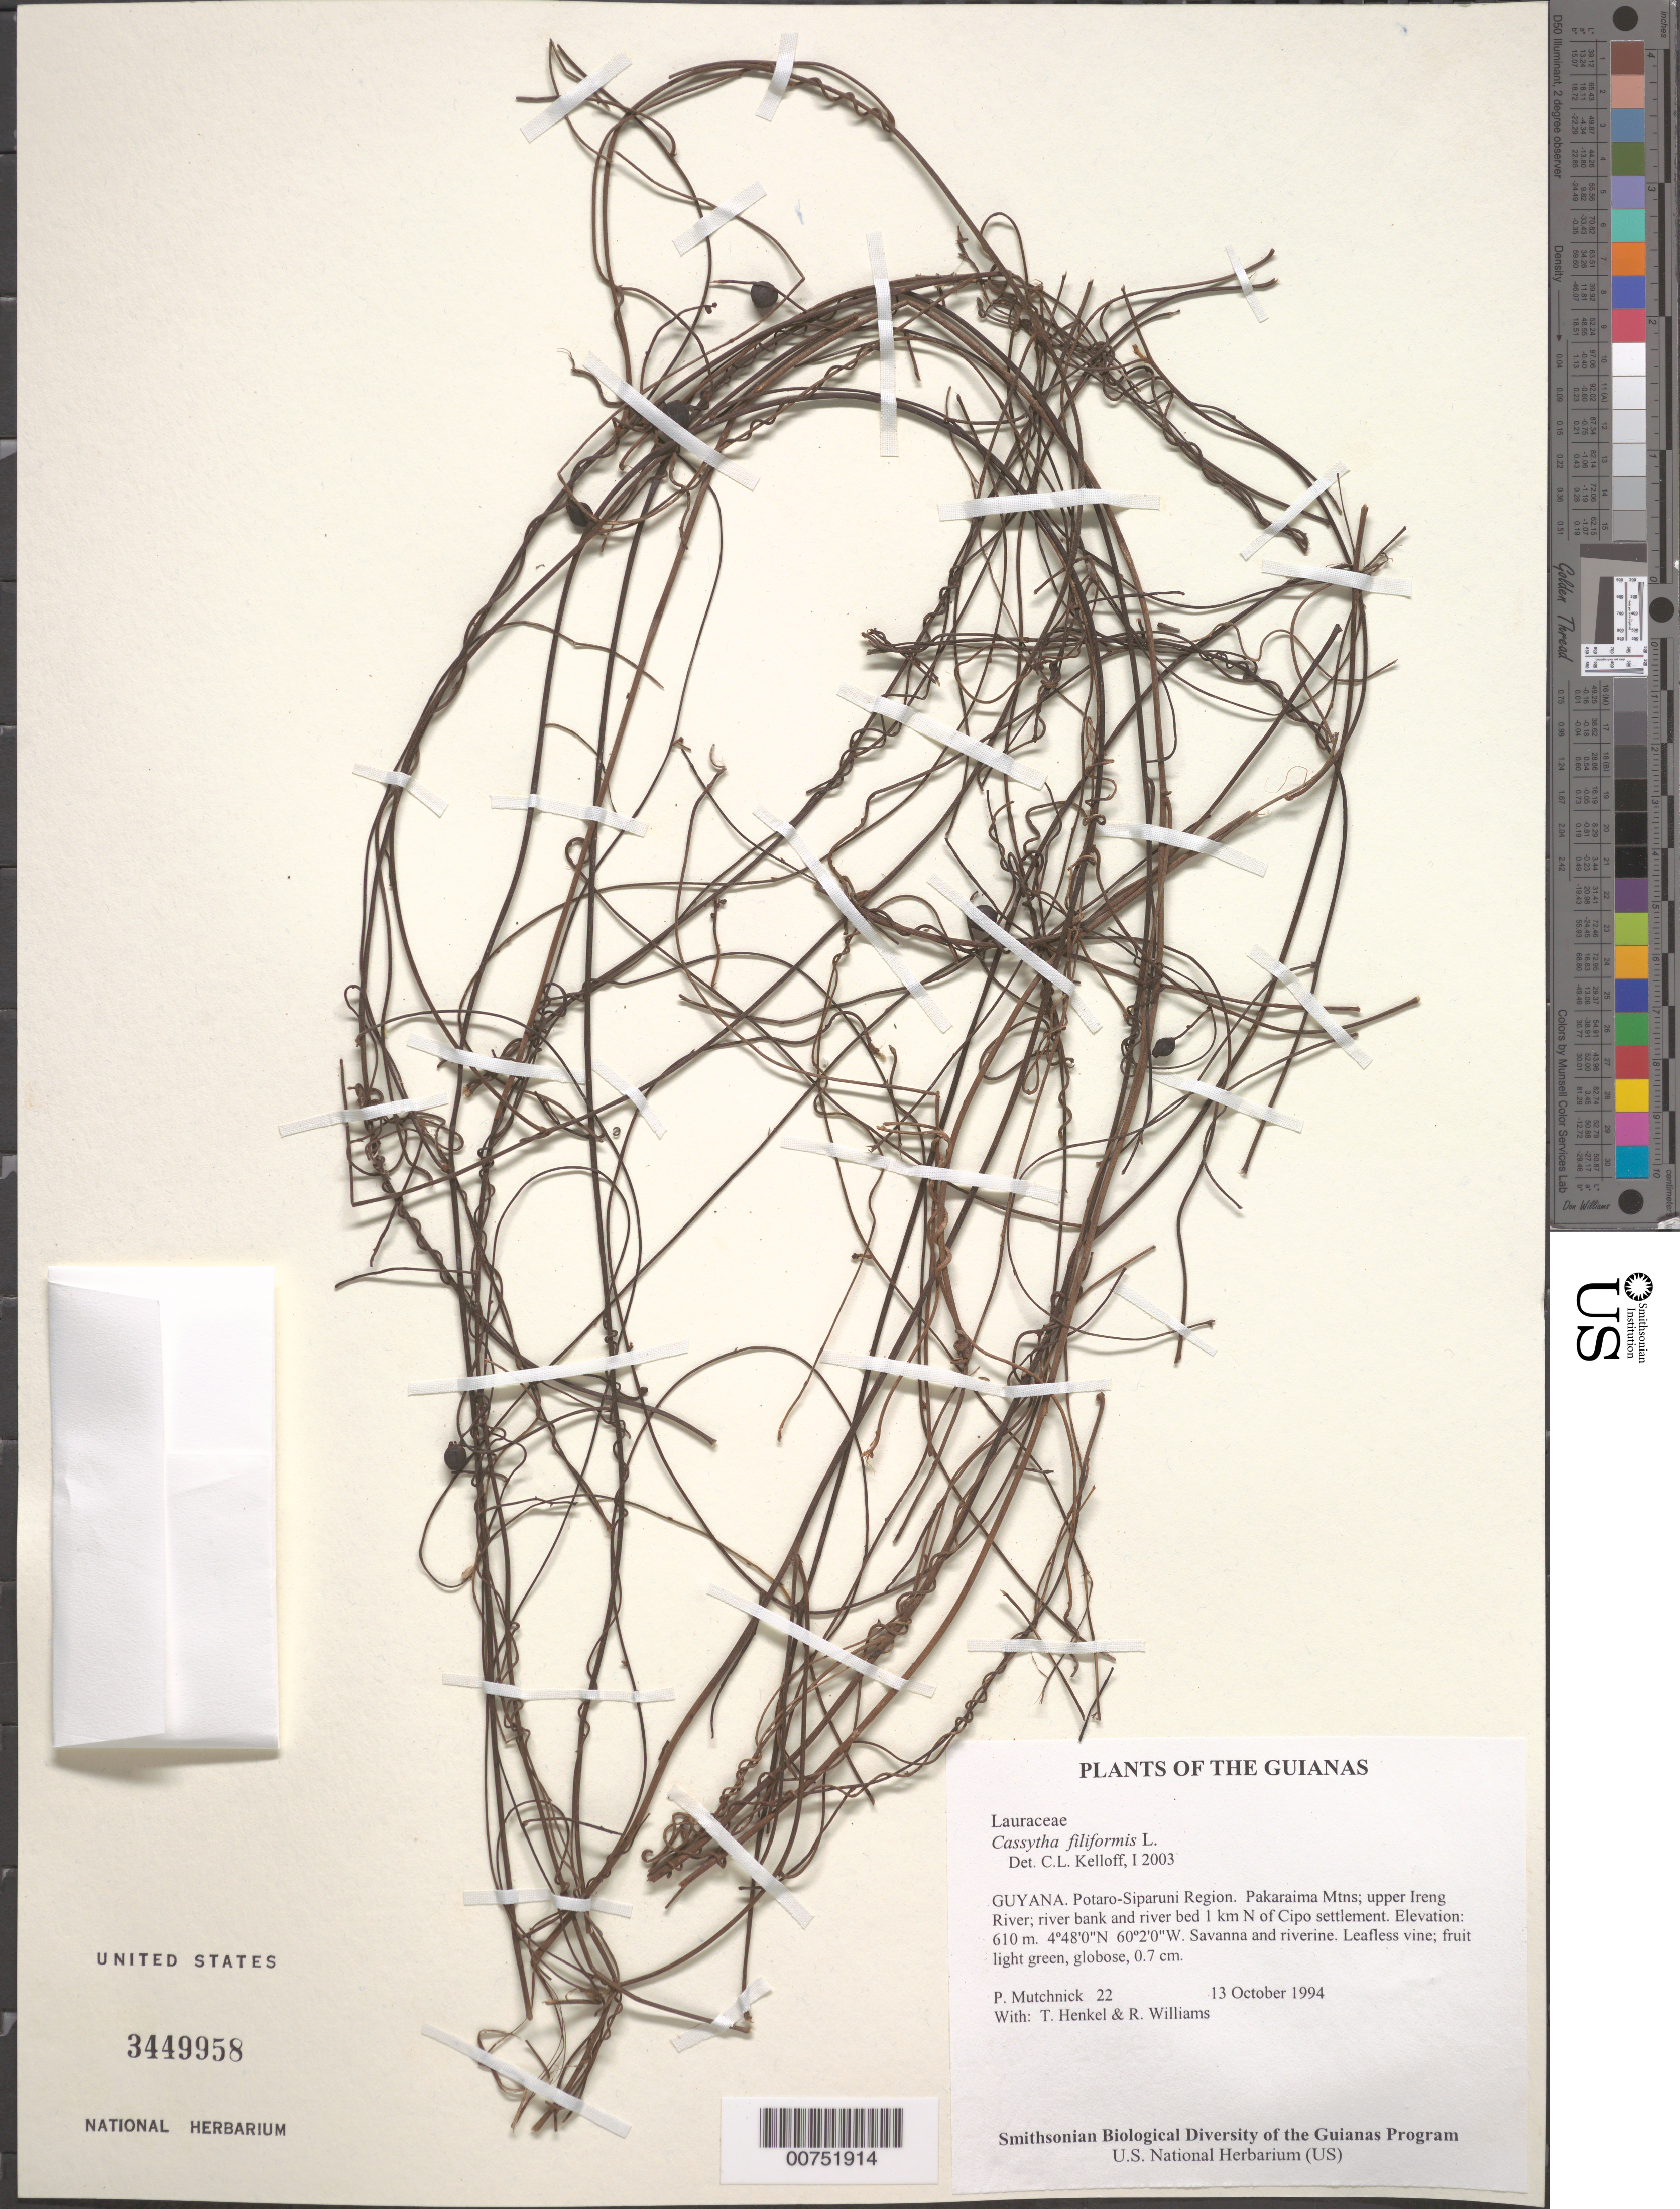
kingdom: Plantae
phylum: Tracheophyta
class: Magnoliopsida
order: Laurales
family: Lauraceae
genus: Cassytha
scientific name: Cassytha filiformis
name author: L.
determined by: Kelloff, Carol L., (US), Smithsonian Institution - National Museum of Natural History (UNITED STATES)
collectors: P. Mutchnick, T. Henkel & R. Williams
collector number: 22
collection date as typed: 13 October 1994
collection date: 1994-10-13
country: Guyana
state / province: Potaro-Siparuni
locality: Pakaraima Mtns; upper Ireng River; river bank and river bed 1 km N of Cipo settlement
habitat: Savanna and riverine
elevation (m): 610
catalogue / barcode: US 3449958